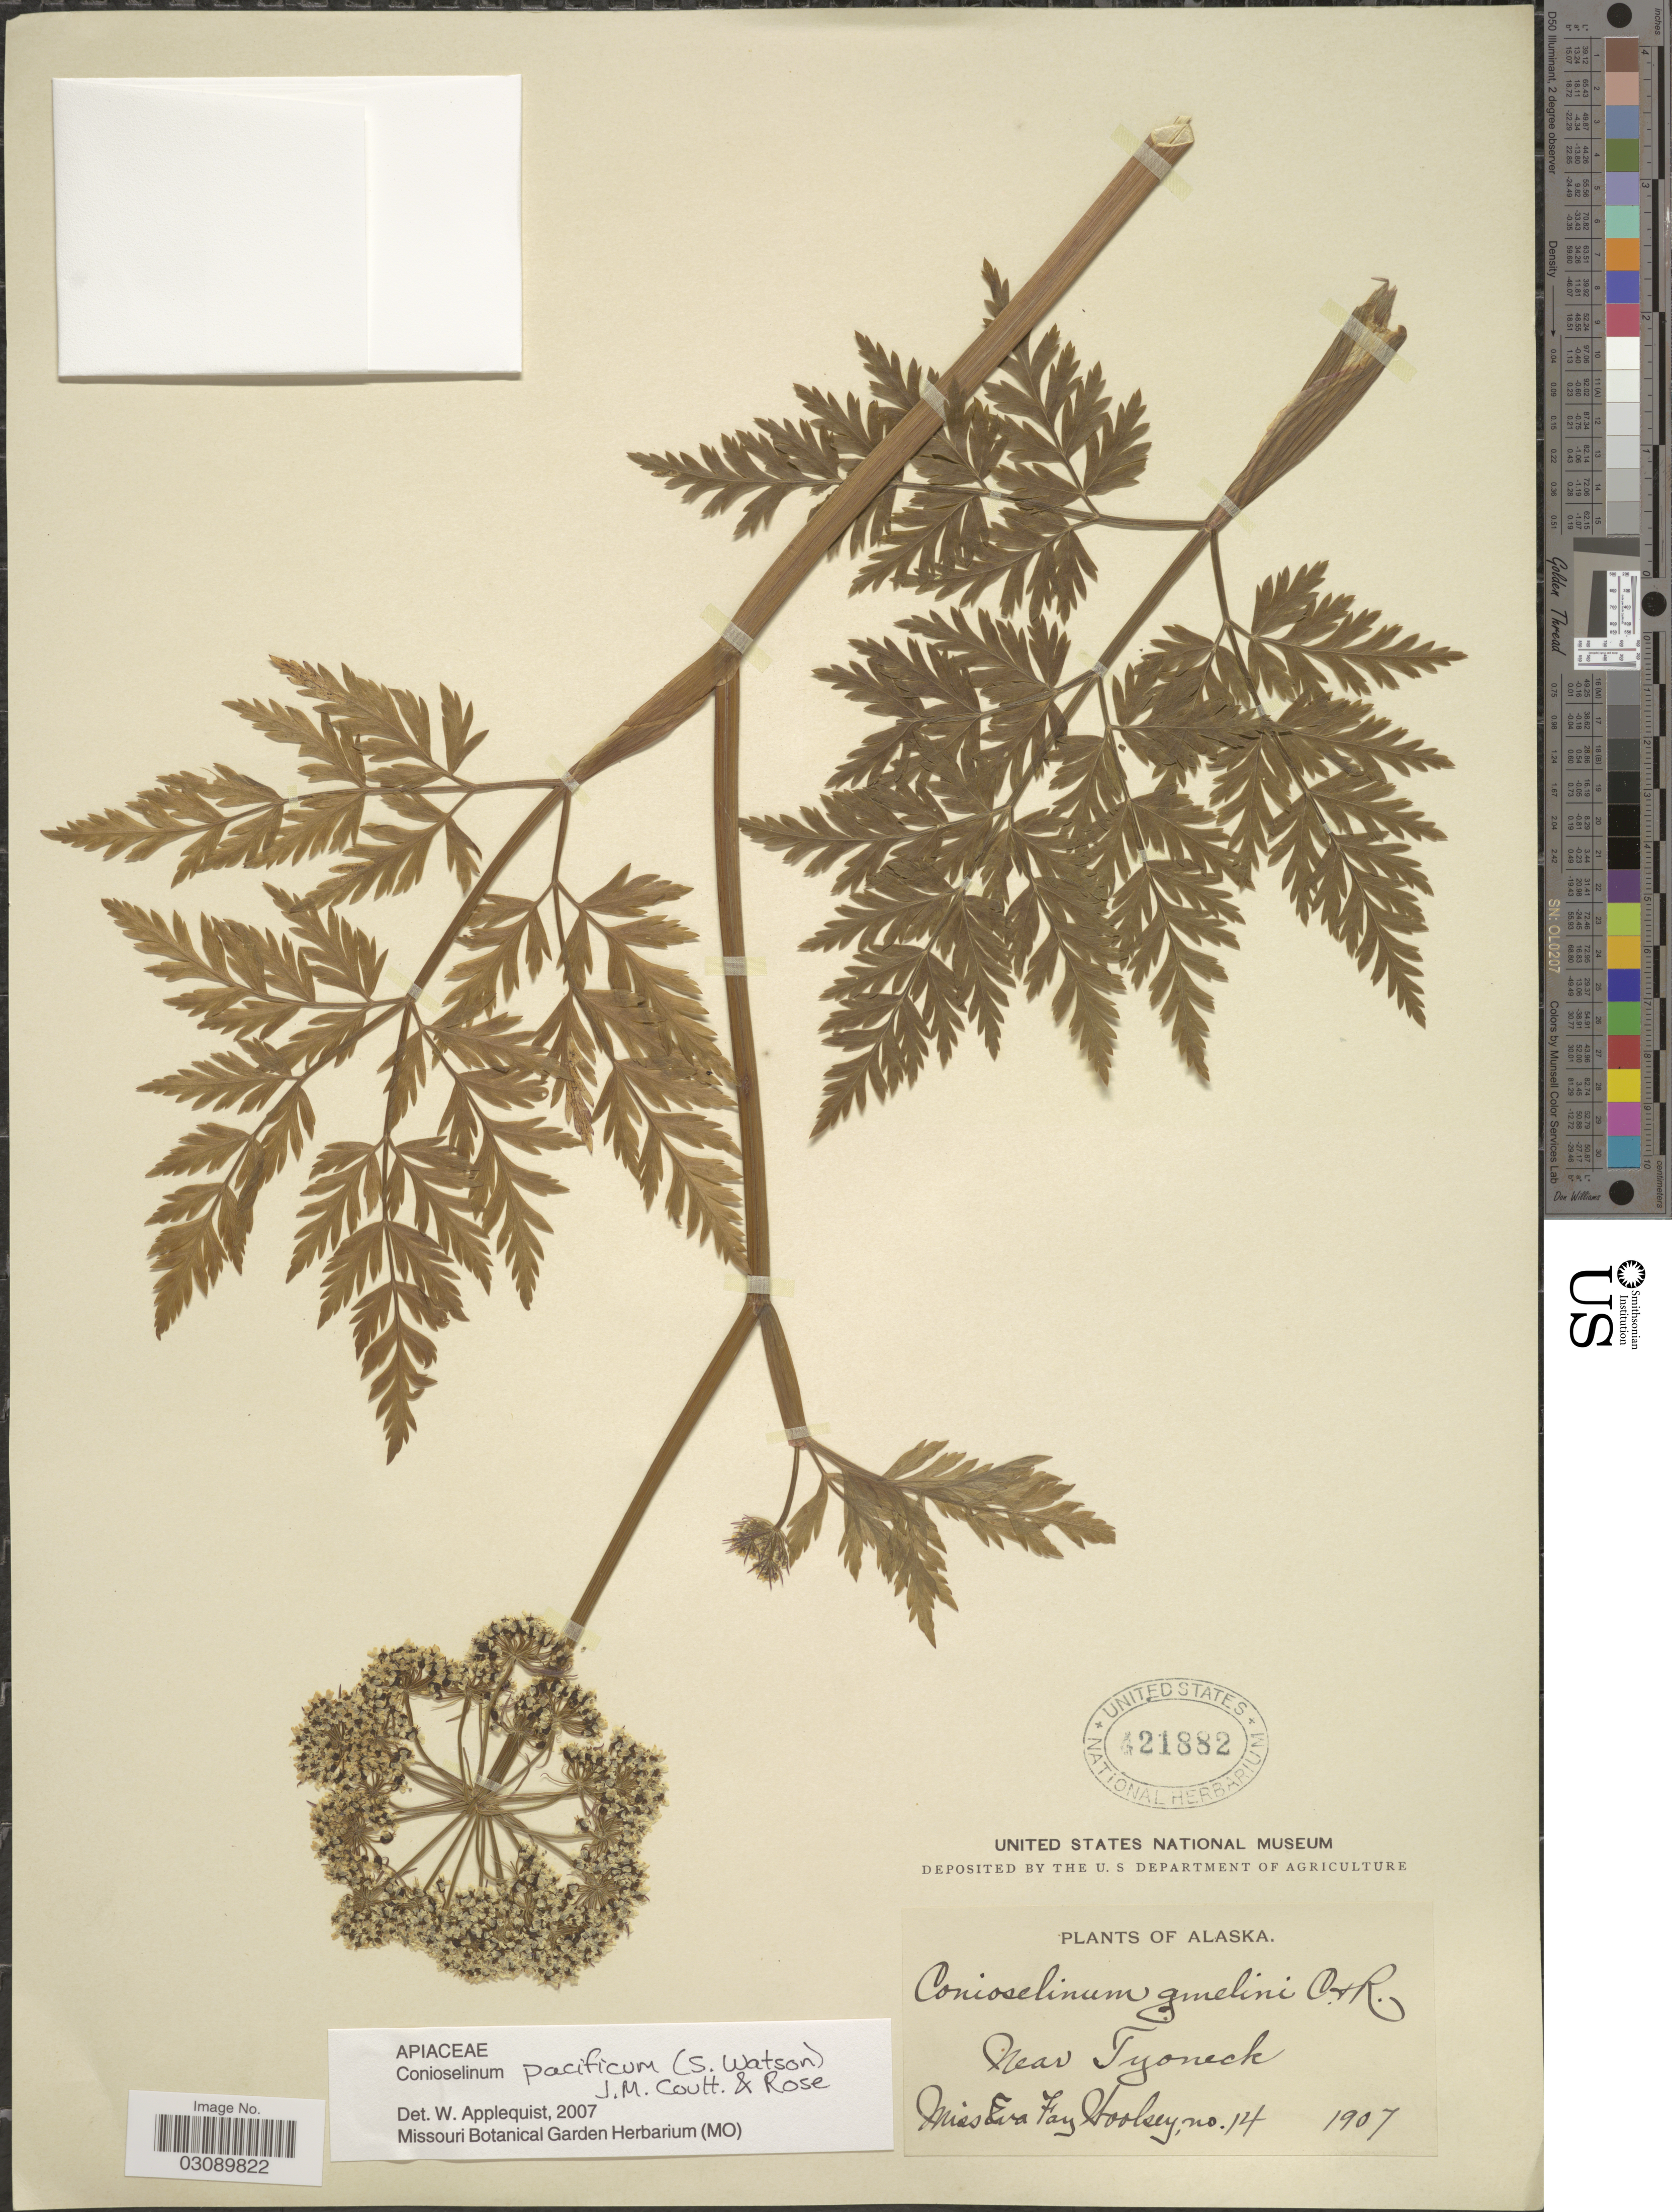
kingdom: Plantae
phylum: Tracheophyta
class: Magnoliopsida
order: Apiales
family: Apiaceae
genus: Conioselinum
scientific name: Conioselinum pacificum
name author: (S. Watson) J.M. Coult. & Rose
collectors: E. Woolsey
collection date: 1907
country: United States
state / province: Alaska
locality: Near Tyoneck.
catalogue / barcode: US 421882